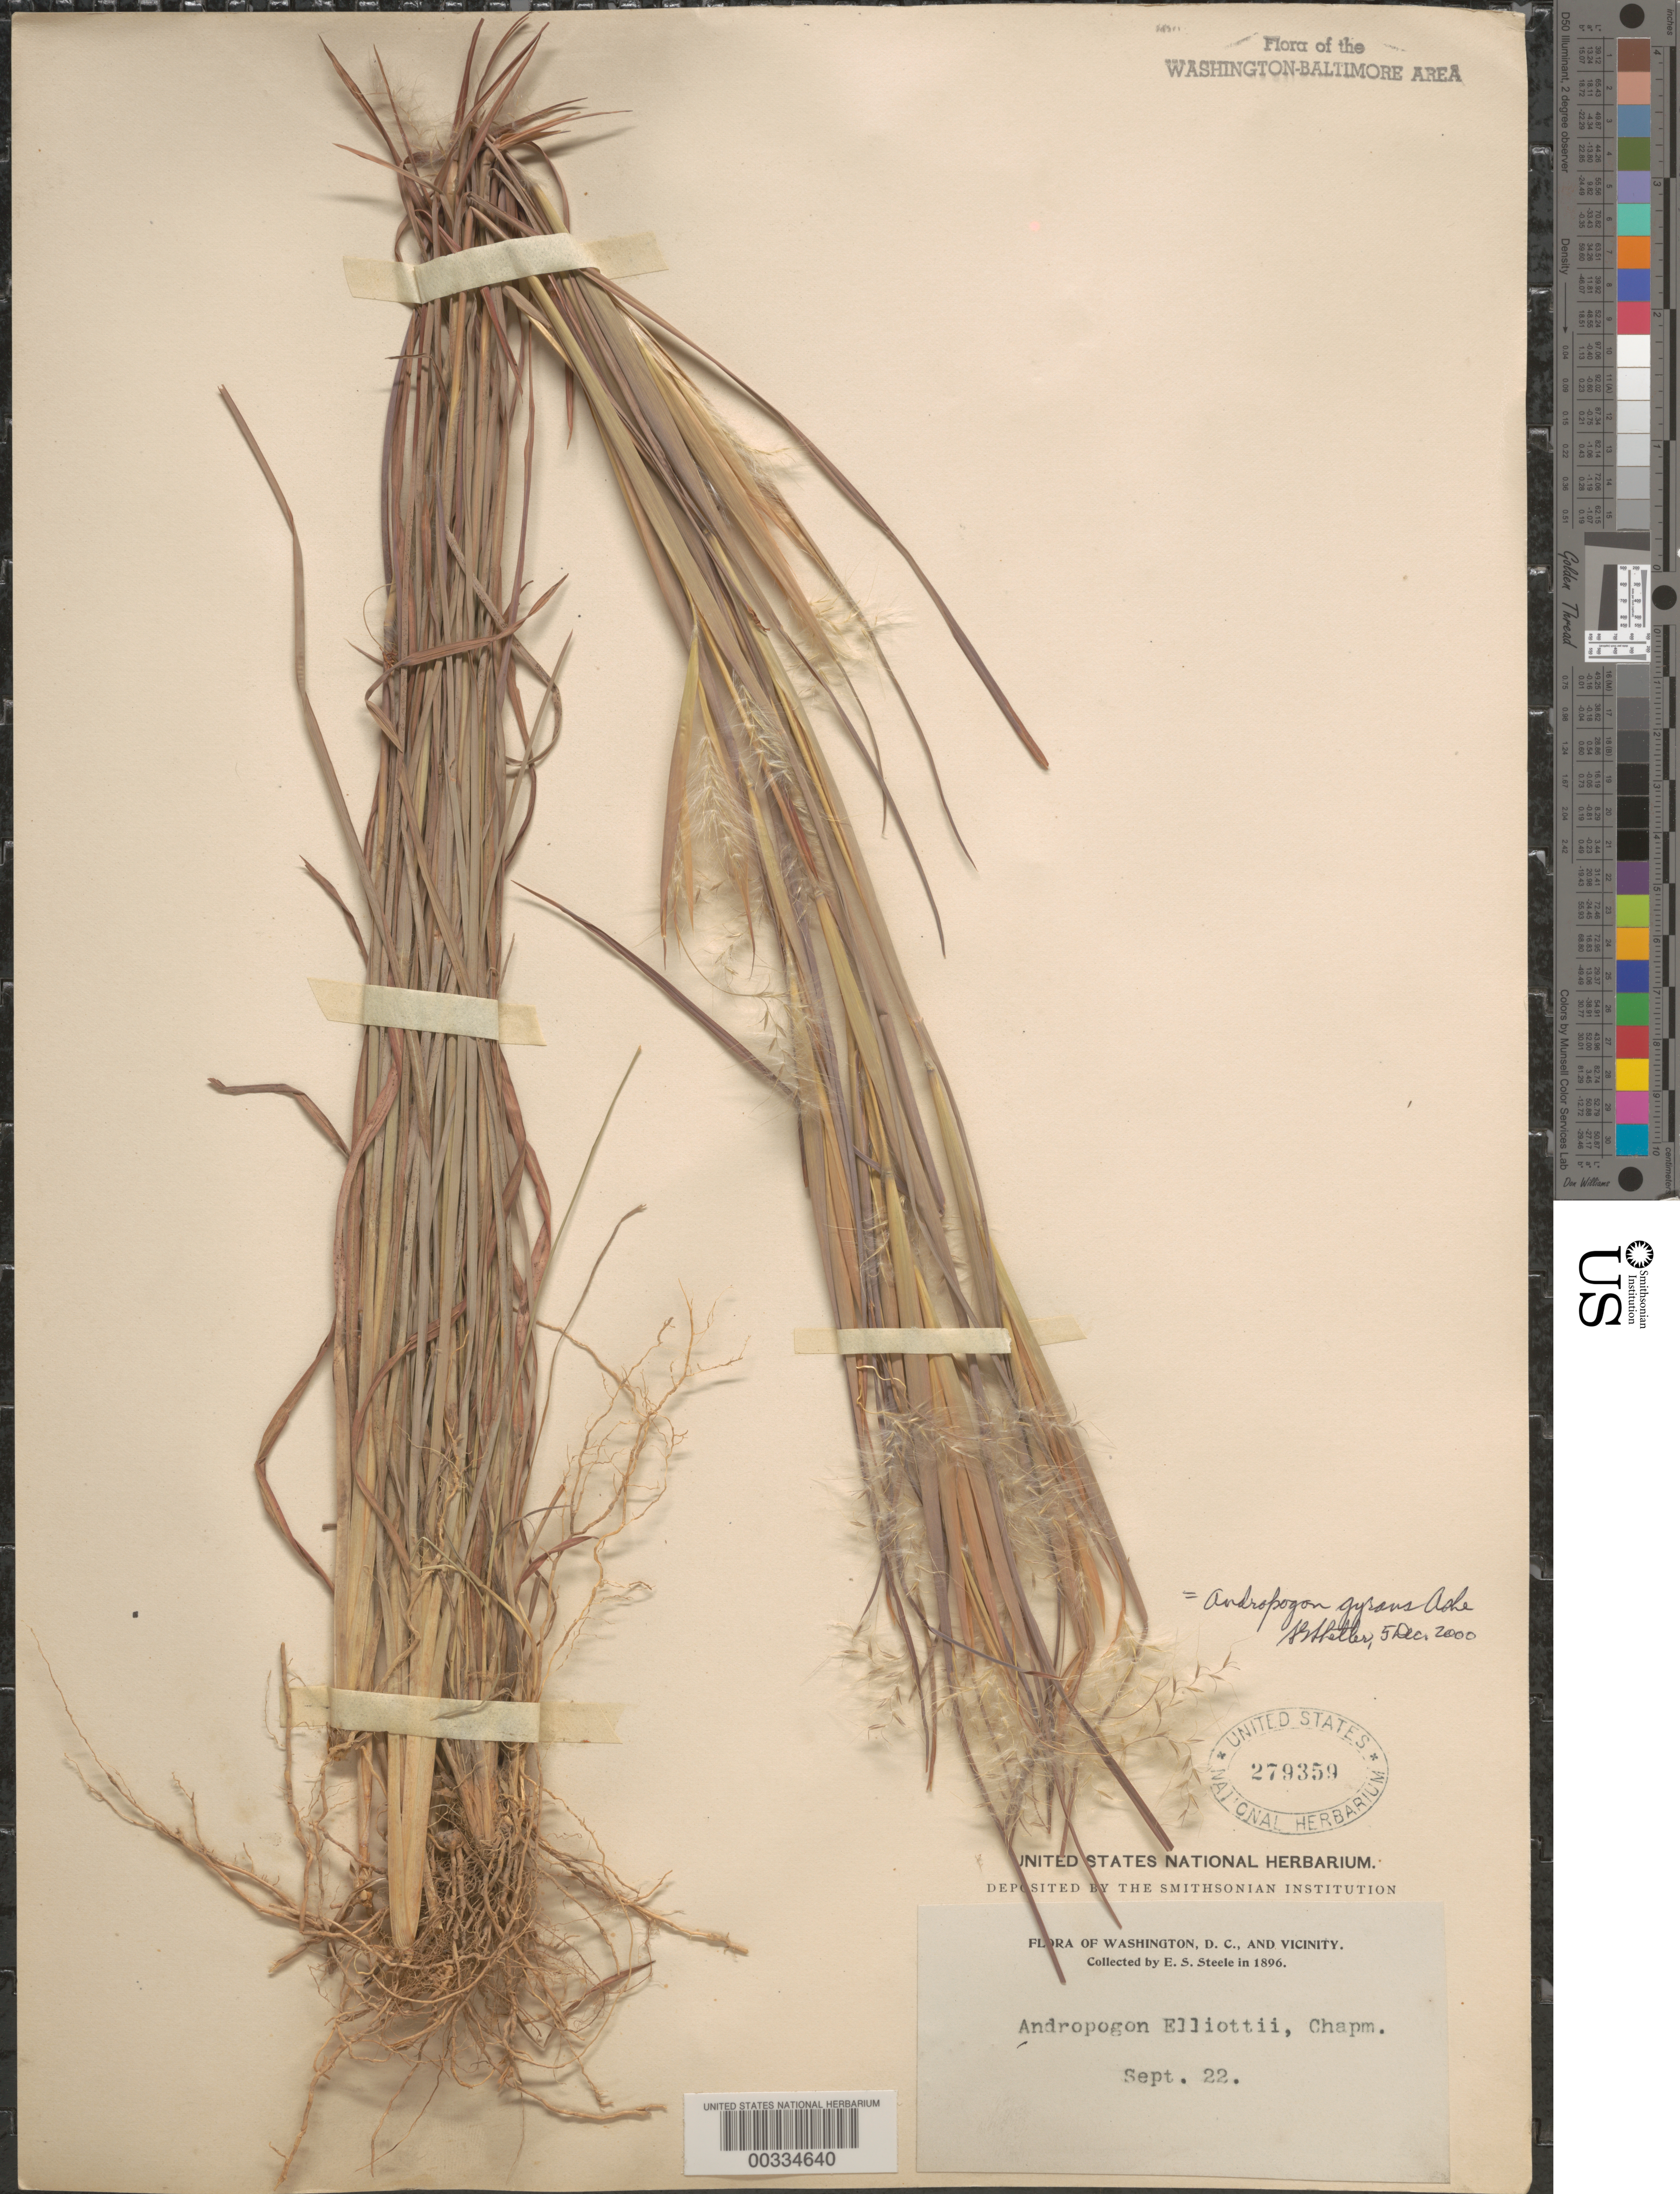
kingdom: Plantae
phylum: Tracheophyta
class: Liliopsida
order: Poales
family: Poaceae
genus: Andropogon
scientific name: Andropogon elliottii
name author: Chapm.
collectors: E. Steele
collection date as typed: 22 Sep 1896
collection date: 1896-09-22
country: United States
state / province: District of Columbia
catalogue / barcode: US 279359